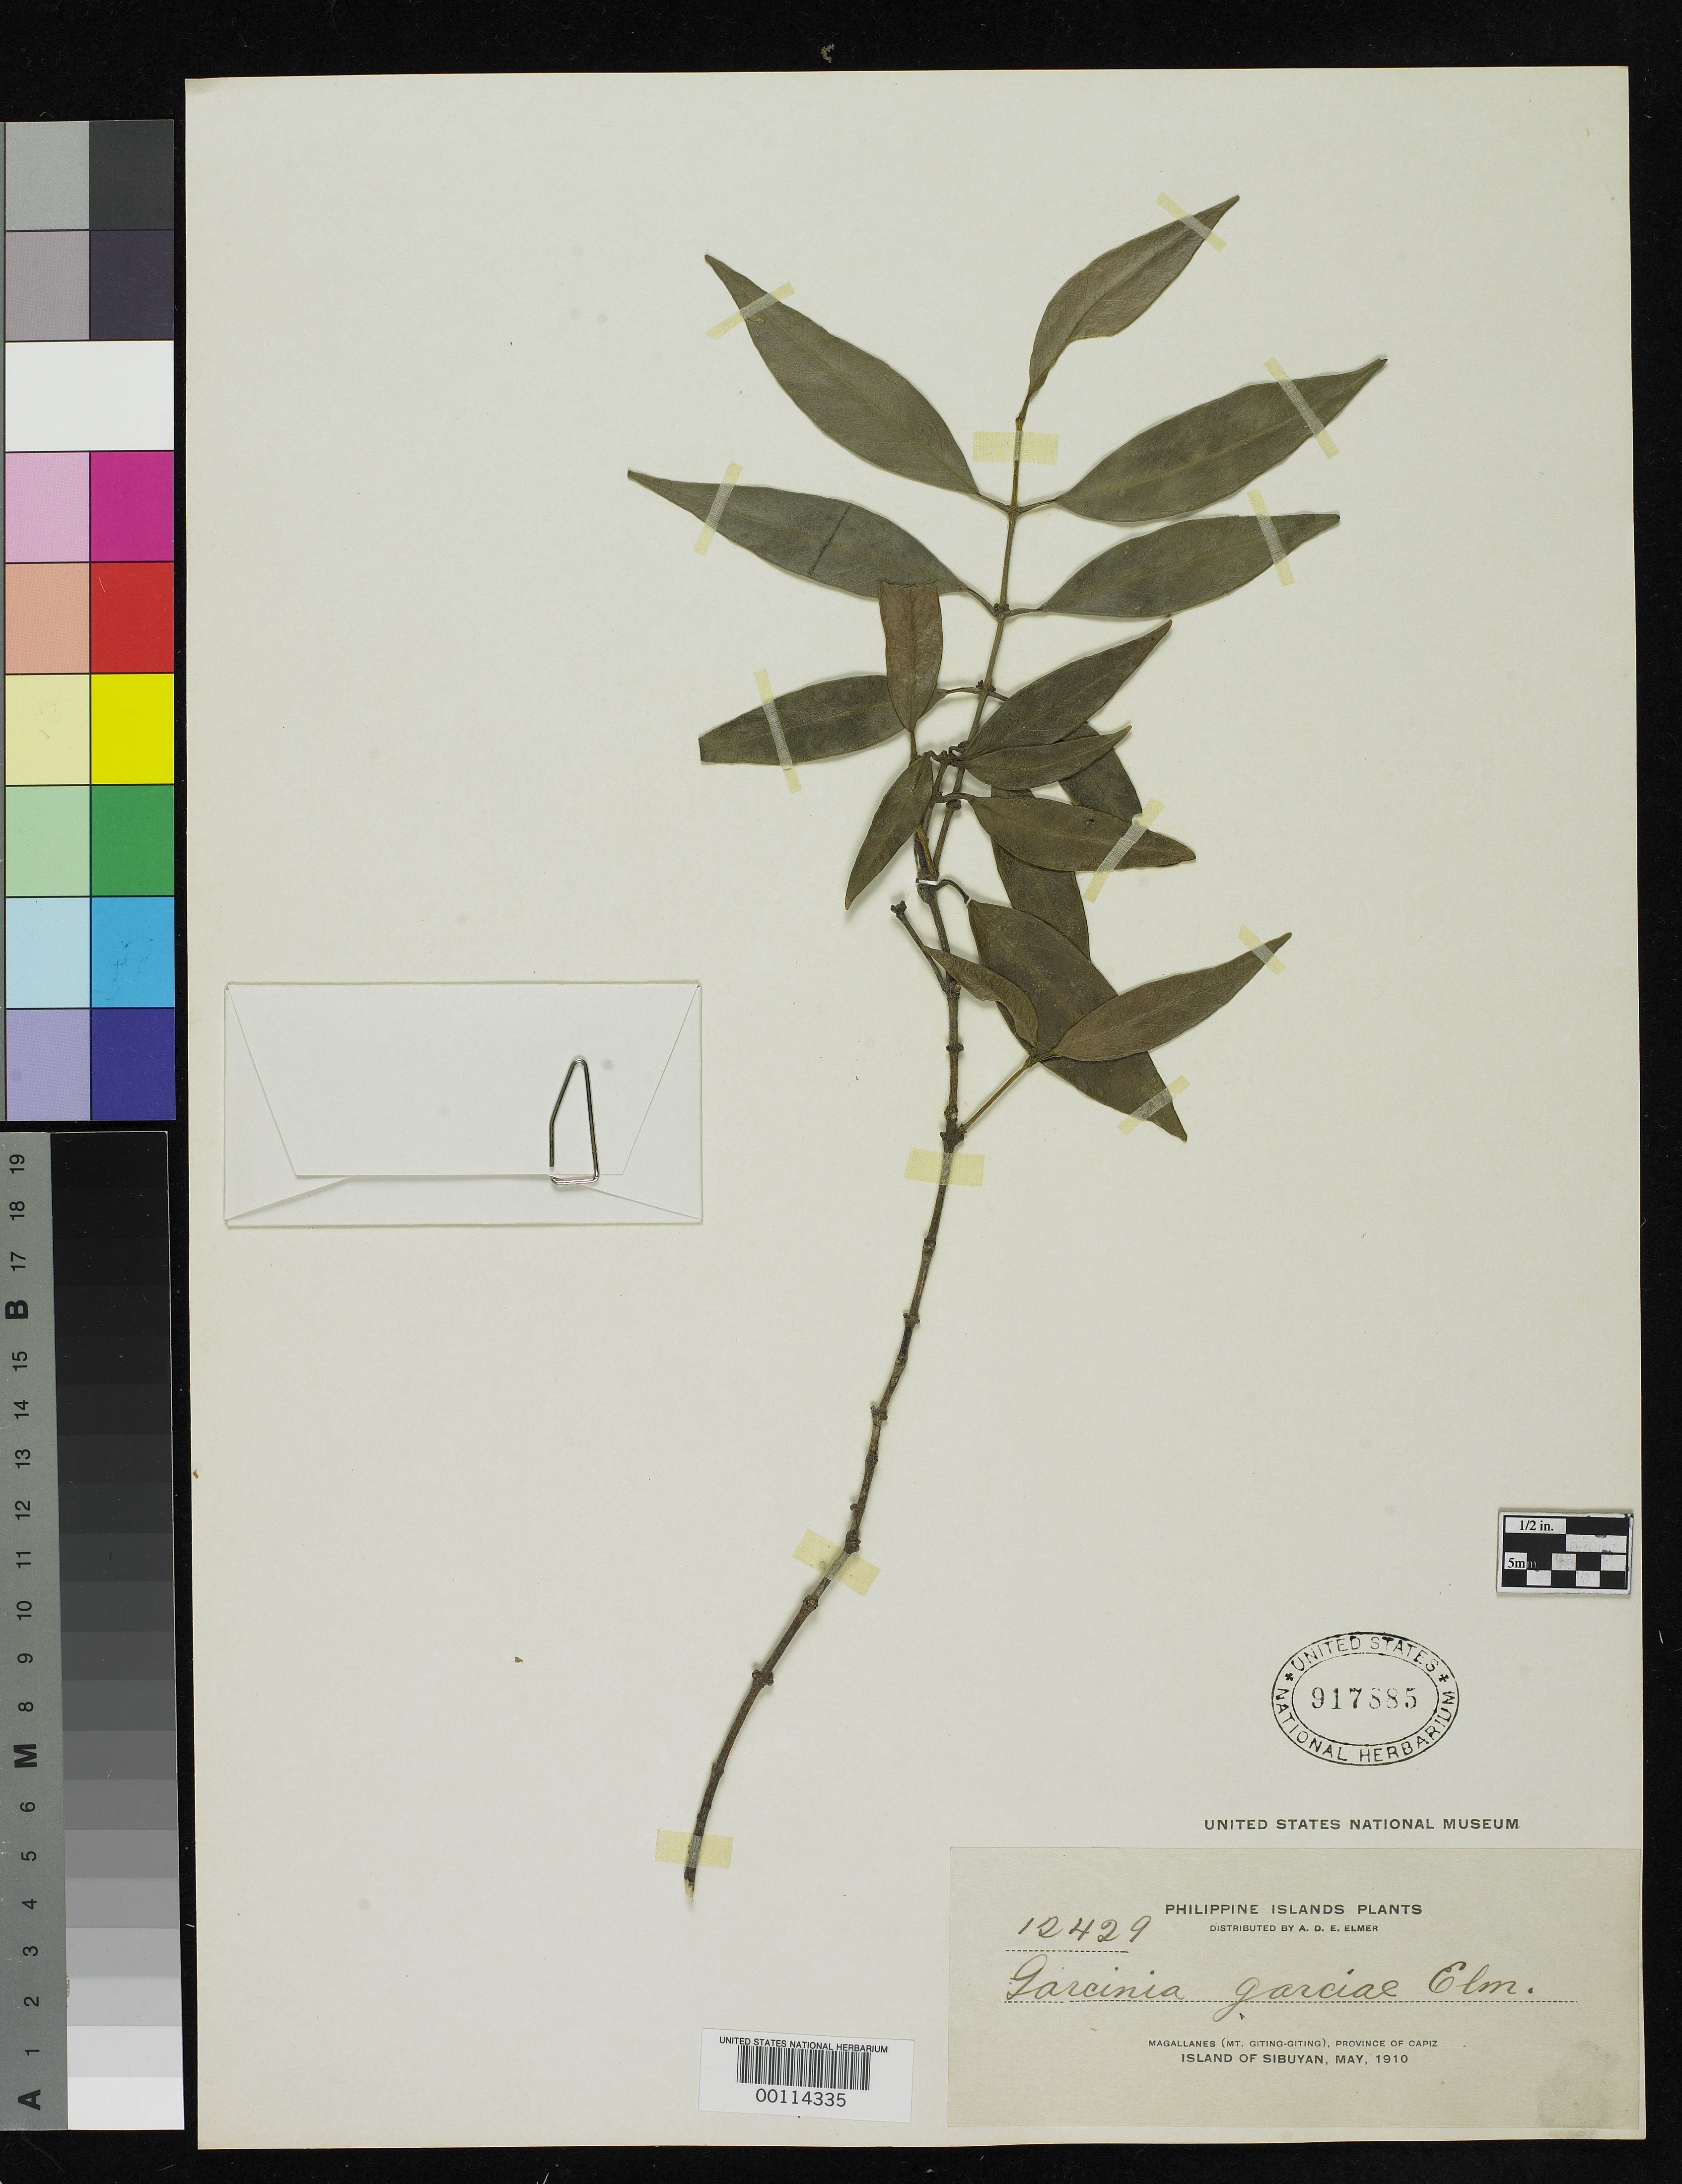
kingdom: Plantae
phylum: Tracheophyta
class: Magnoliopsida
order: Malpighiales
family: Clusiaceae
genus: Garcinia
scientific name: Garcinia garciae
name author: Elmer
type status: Isotype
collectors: A. D. E. Elmer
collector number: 12429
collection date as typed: May 1910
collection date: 1910-05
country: Philippines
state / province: Mimaropa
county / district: Romblon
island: Sibuyan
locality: Magallanes, Mt. Giting-Giting.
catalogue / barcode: US 917885